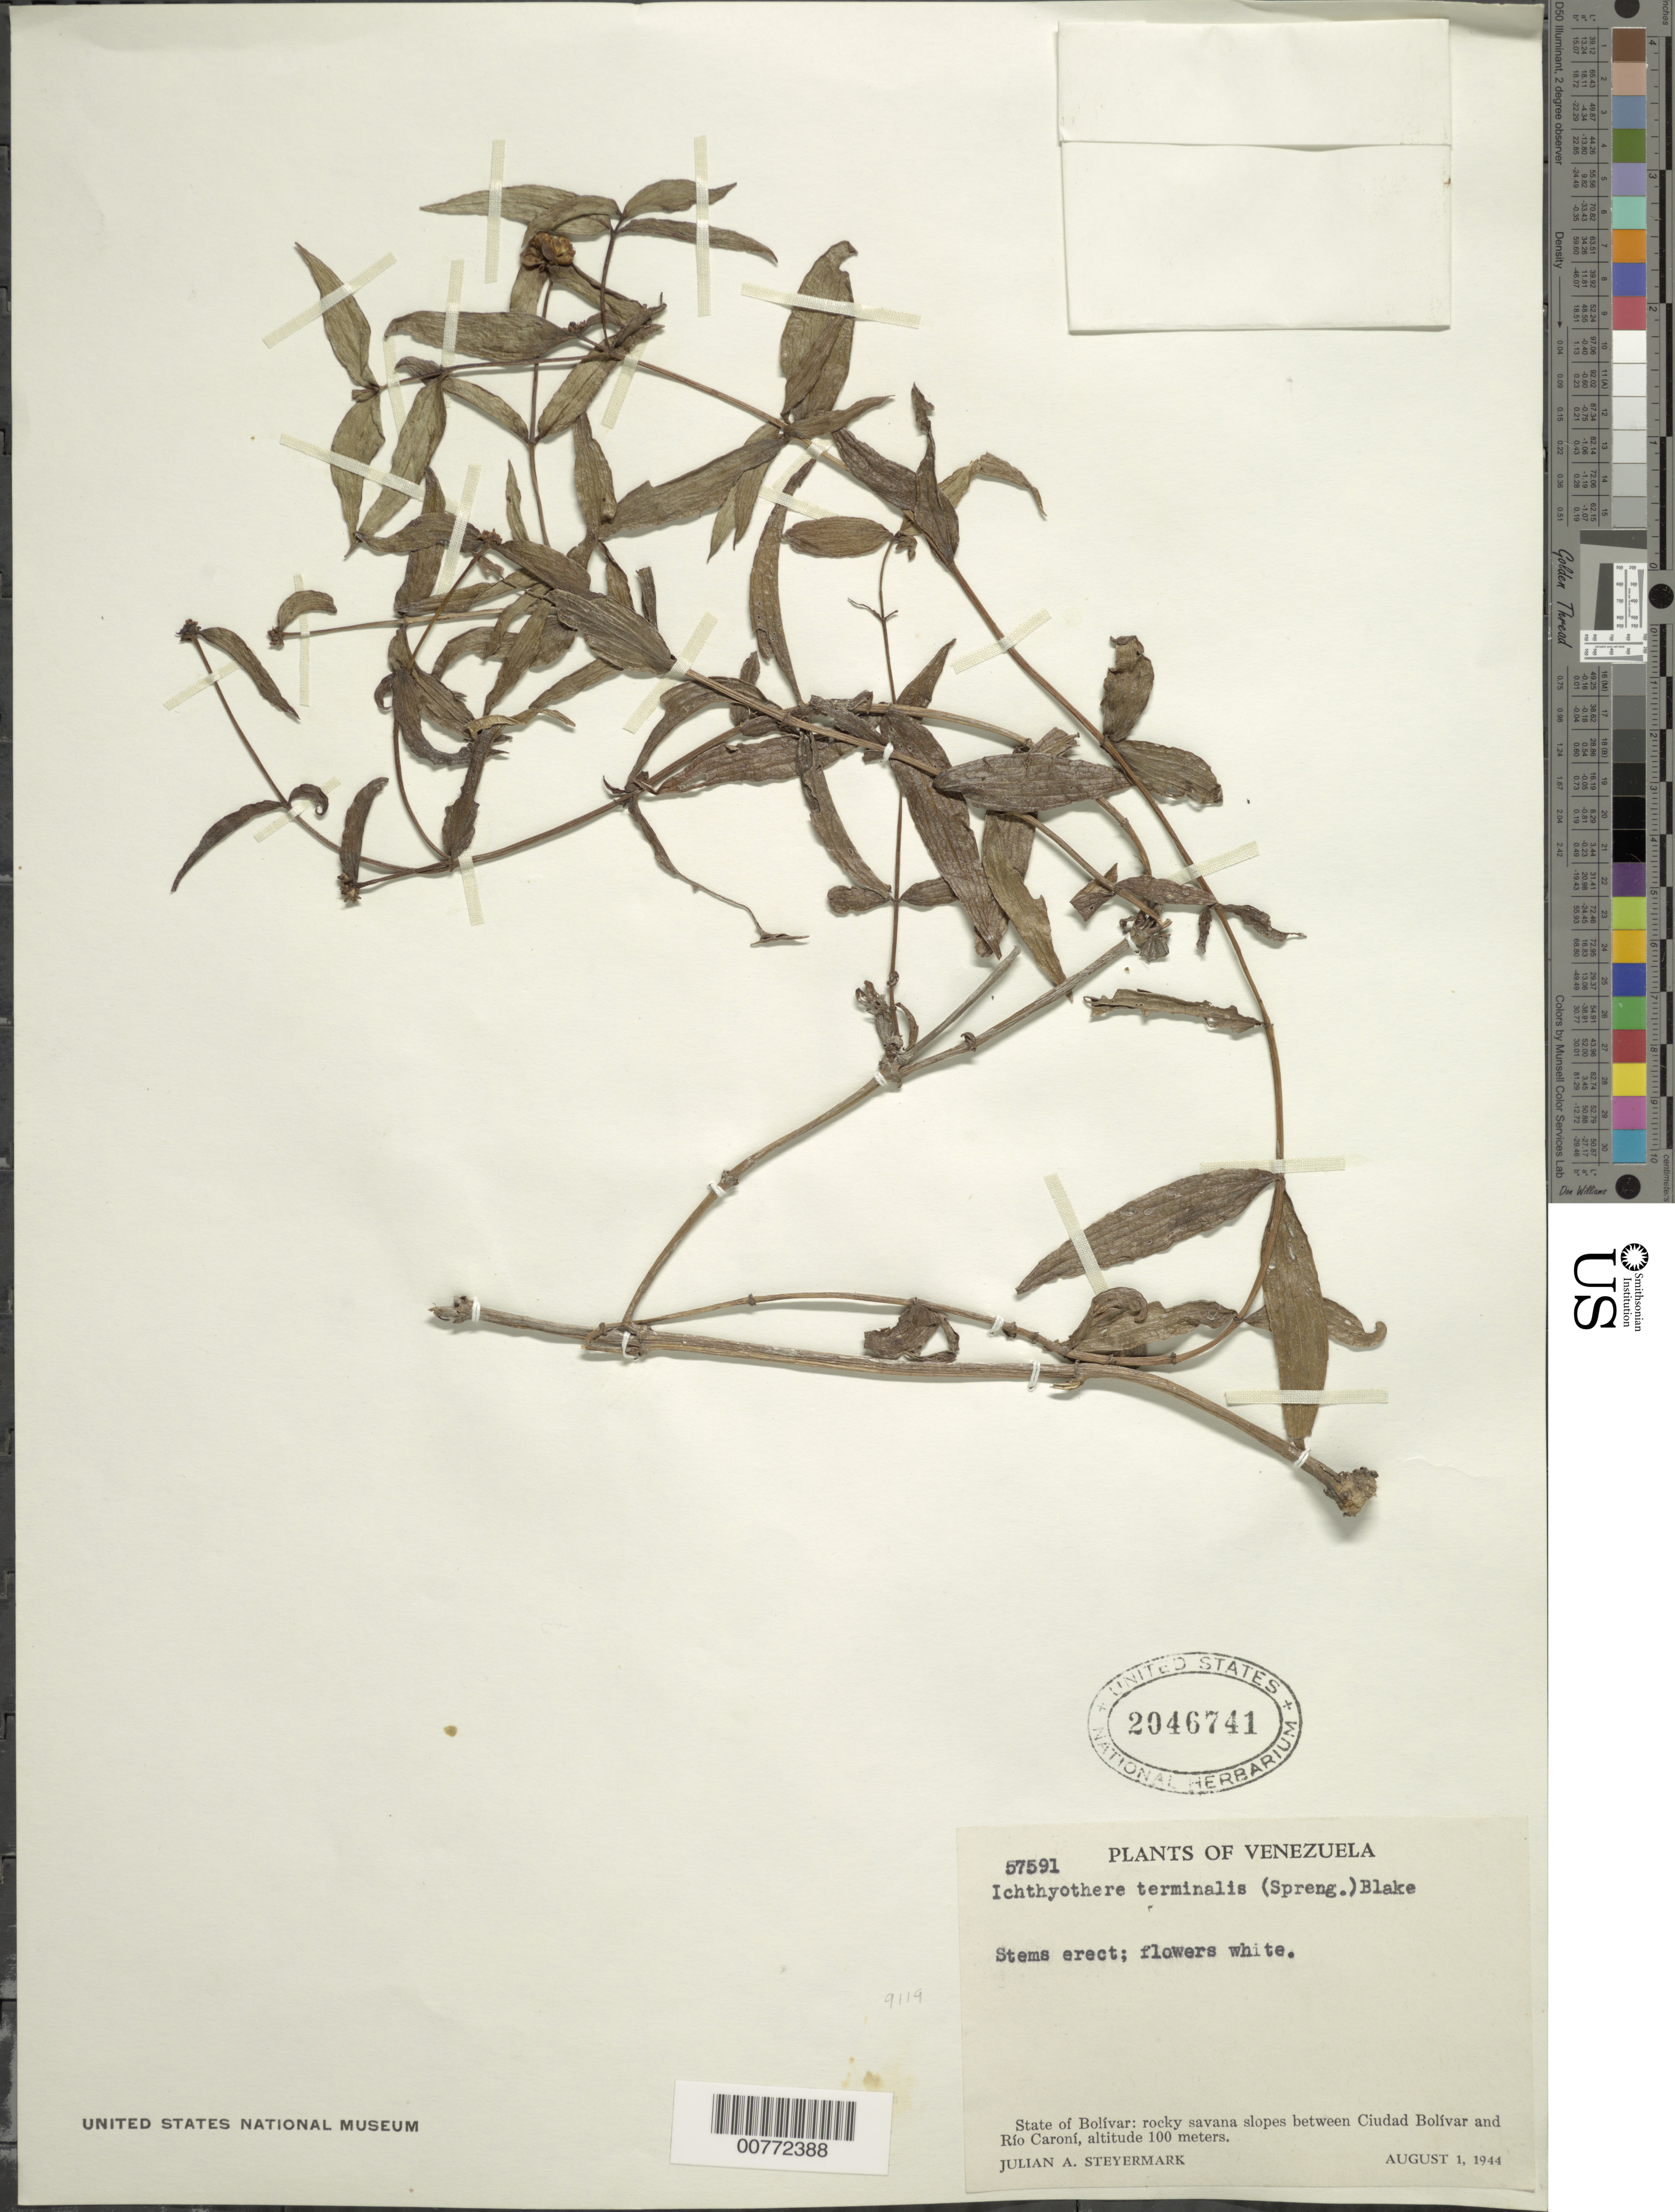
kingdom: Plantae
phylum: Tracheophyta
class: Magnoliopsida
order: Asterales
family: Asteraceae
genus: Ichthyothere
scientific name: Ichthyothere terminalis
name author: (Spreng.) S.F. Blake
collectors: J. Steyermark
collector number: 57591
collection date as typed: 1-Aug-44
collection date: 1944-08-01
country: Venezuela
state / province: Bolívar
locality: Ciudad Bolívar to Río Caroní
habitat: Rocky savanna slopes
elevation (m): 100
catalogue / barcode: US 2046741